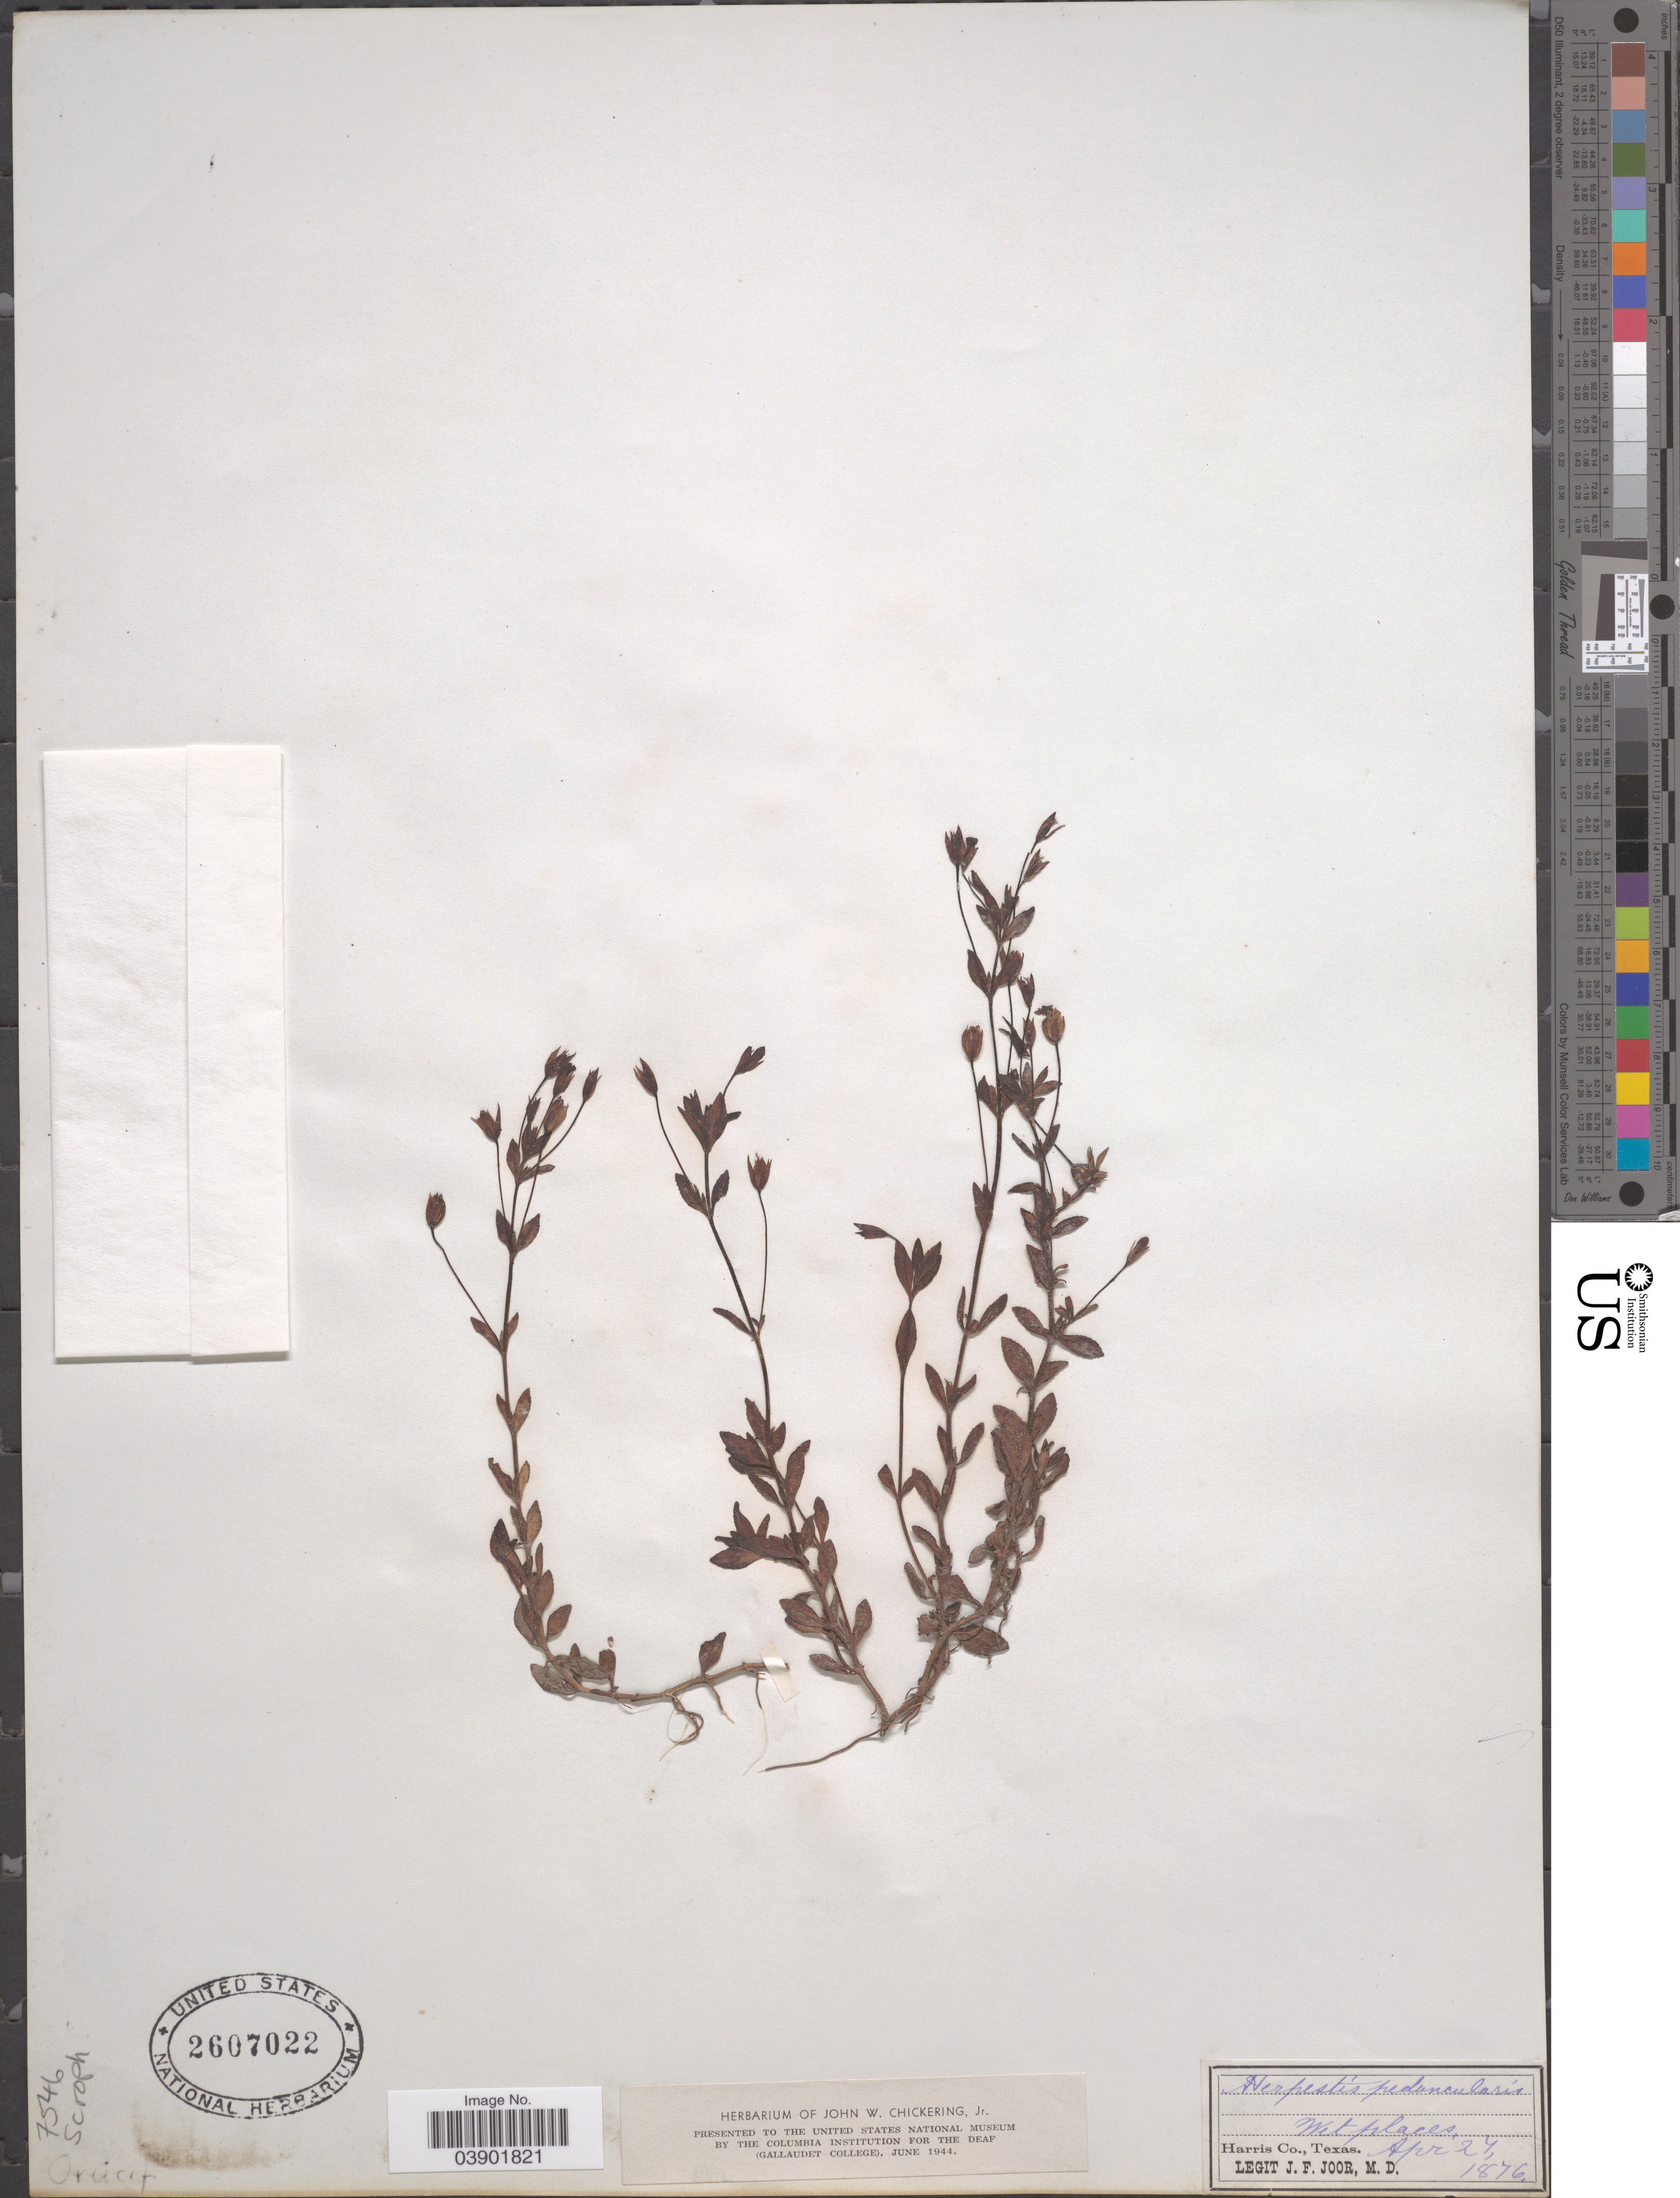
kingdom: Plantae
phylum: Tracheophyta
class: Magnoliopsida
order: Lamiales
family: Plantaginaceae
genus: Bacopa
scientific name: Bacopa procumbens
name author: (Mill.) Greenm.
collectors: J. F. Joor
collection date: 1876-04-27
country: United States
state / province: Texas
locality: Harris Co.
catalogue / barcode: US 2607022